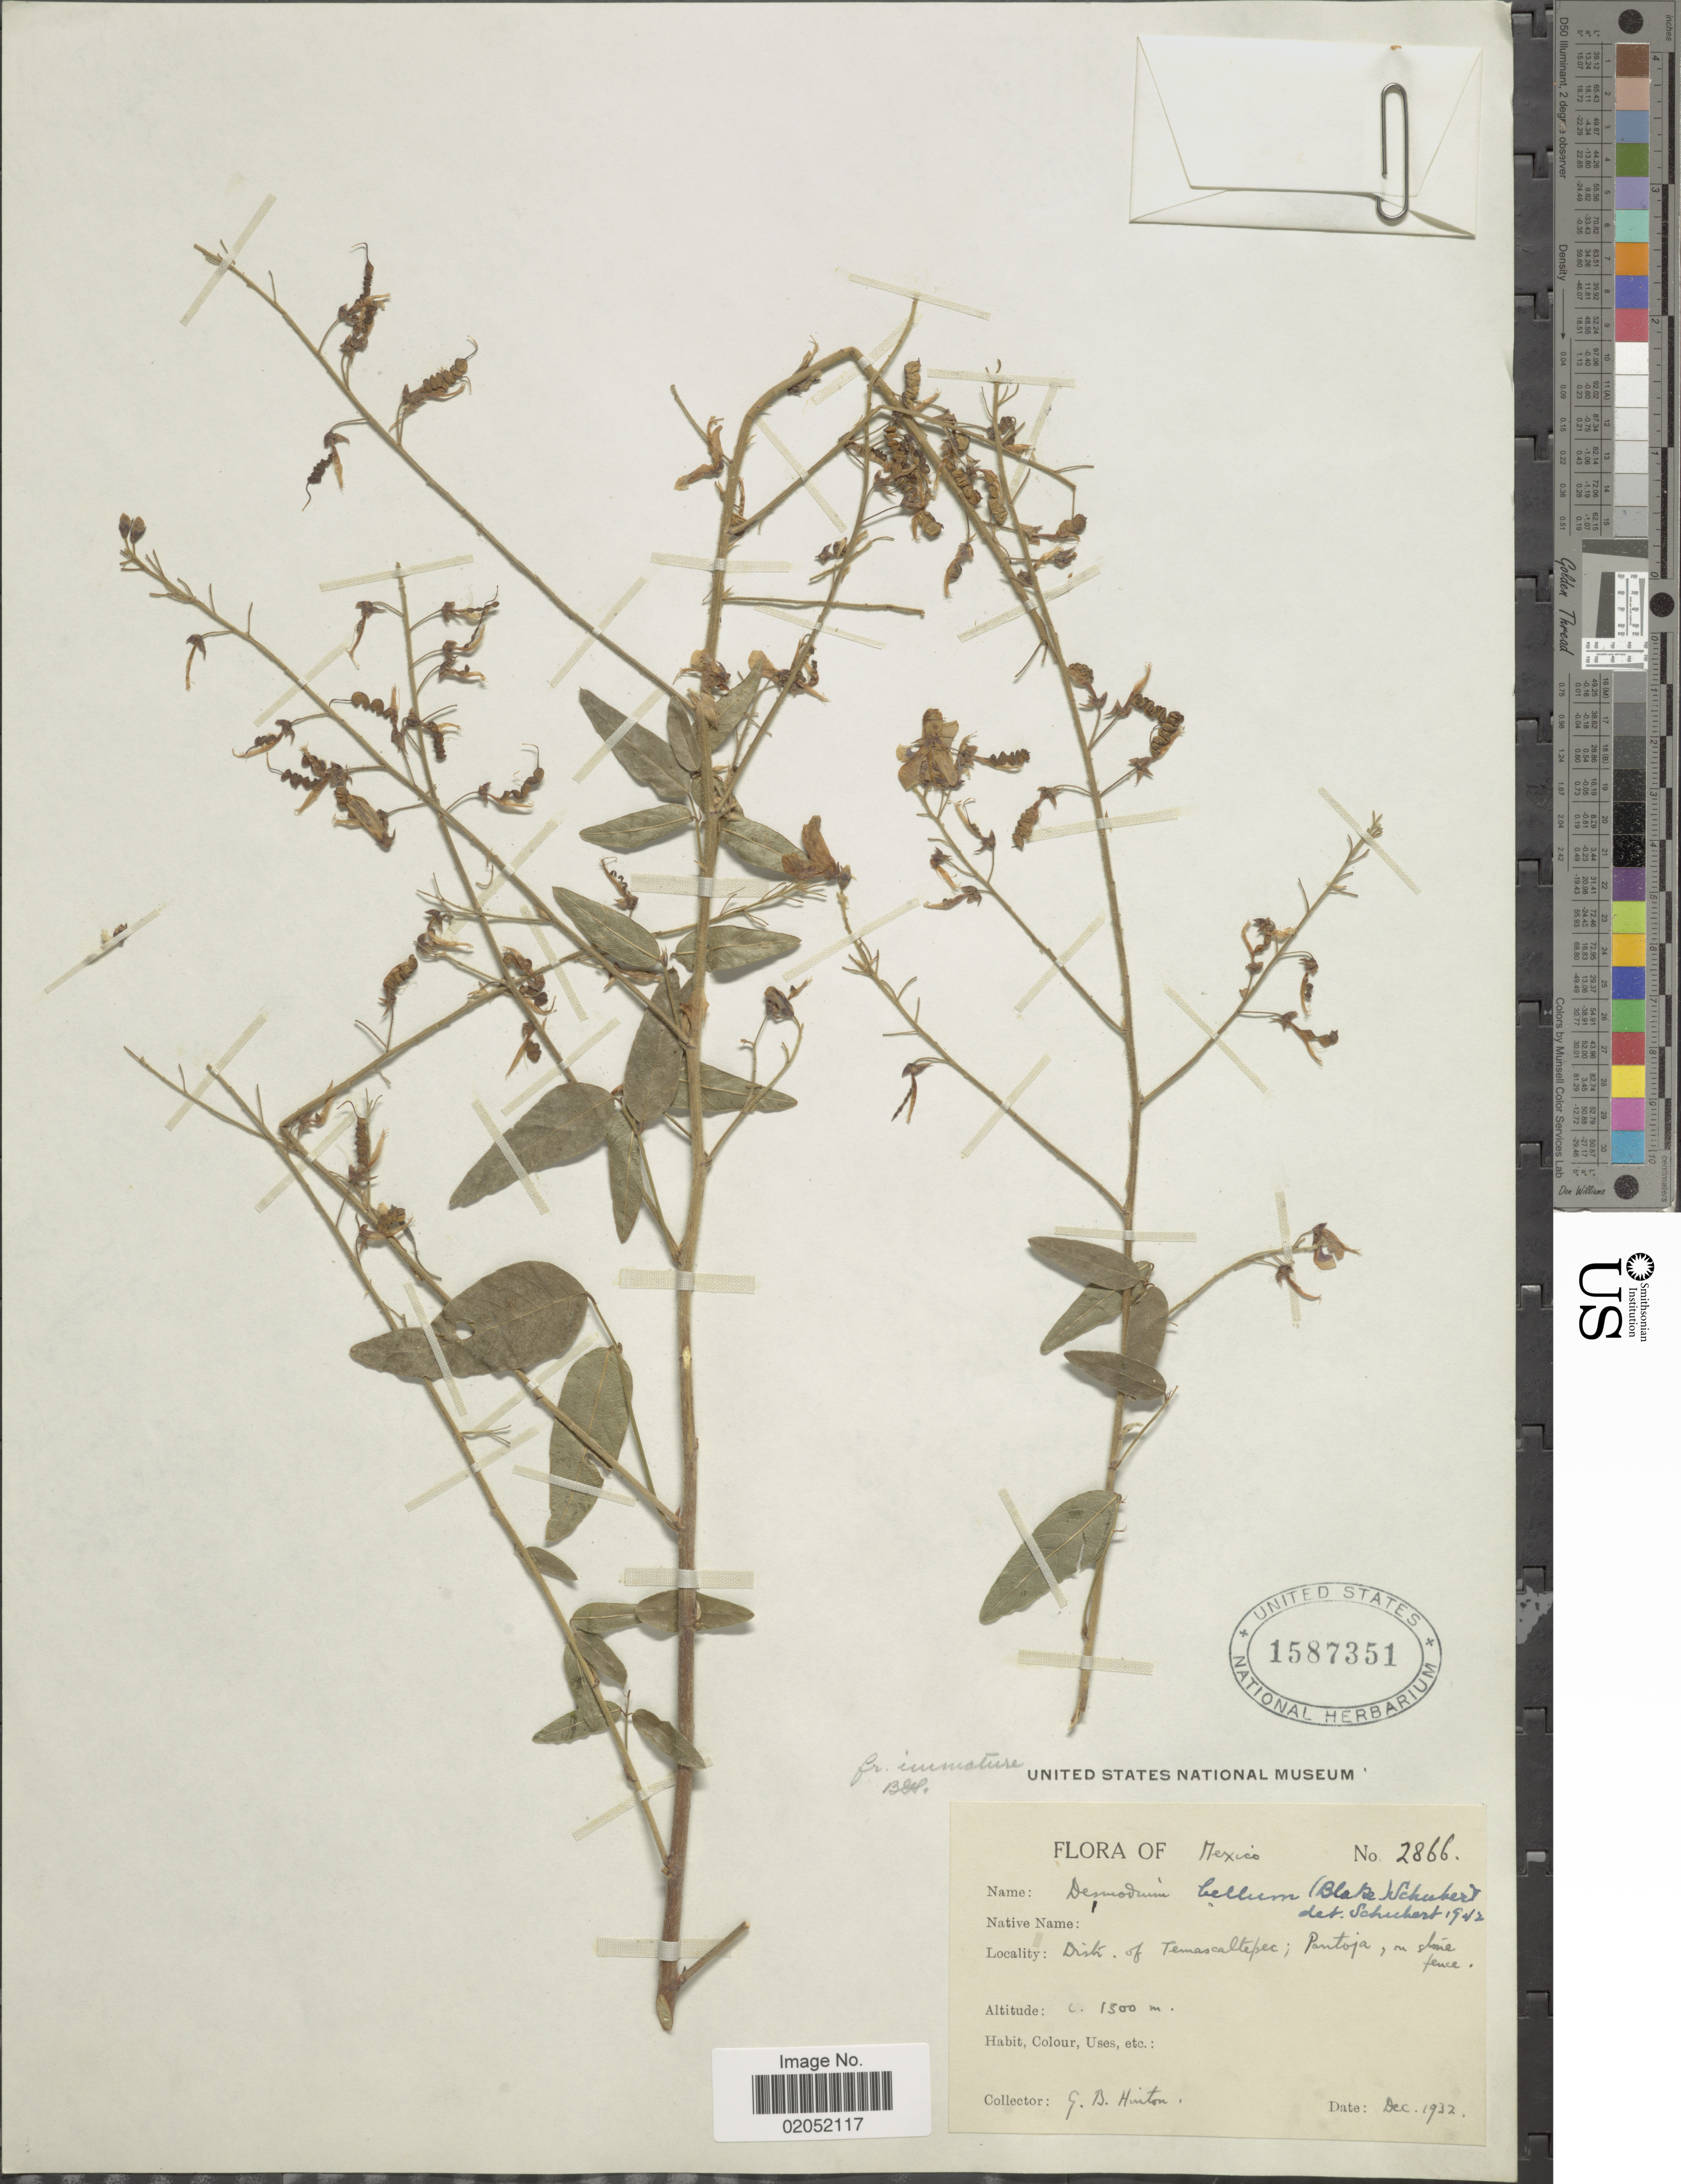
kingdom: Plantae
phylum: Tracheophyta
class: Magnoliopsida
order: Fabales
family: Fabaceae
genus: Desmodium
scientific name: Desmodium bellum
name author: (S.F. Blake) B.G. Schub.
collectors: G. B. Hinton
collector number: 2866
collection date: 1932-12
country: Mexico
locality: Distr. of Temascaltepec, Pantoja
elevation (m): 1500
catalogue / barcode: US 1587351